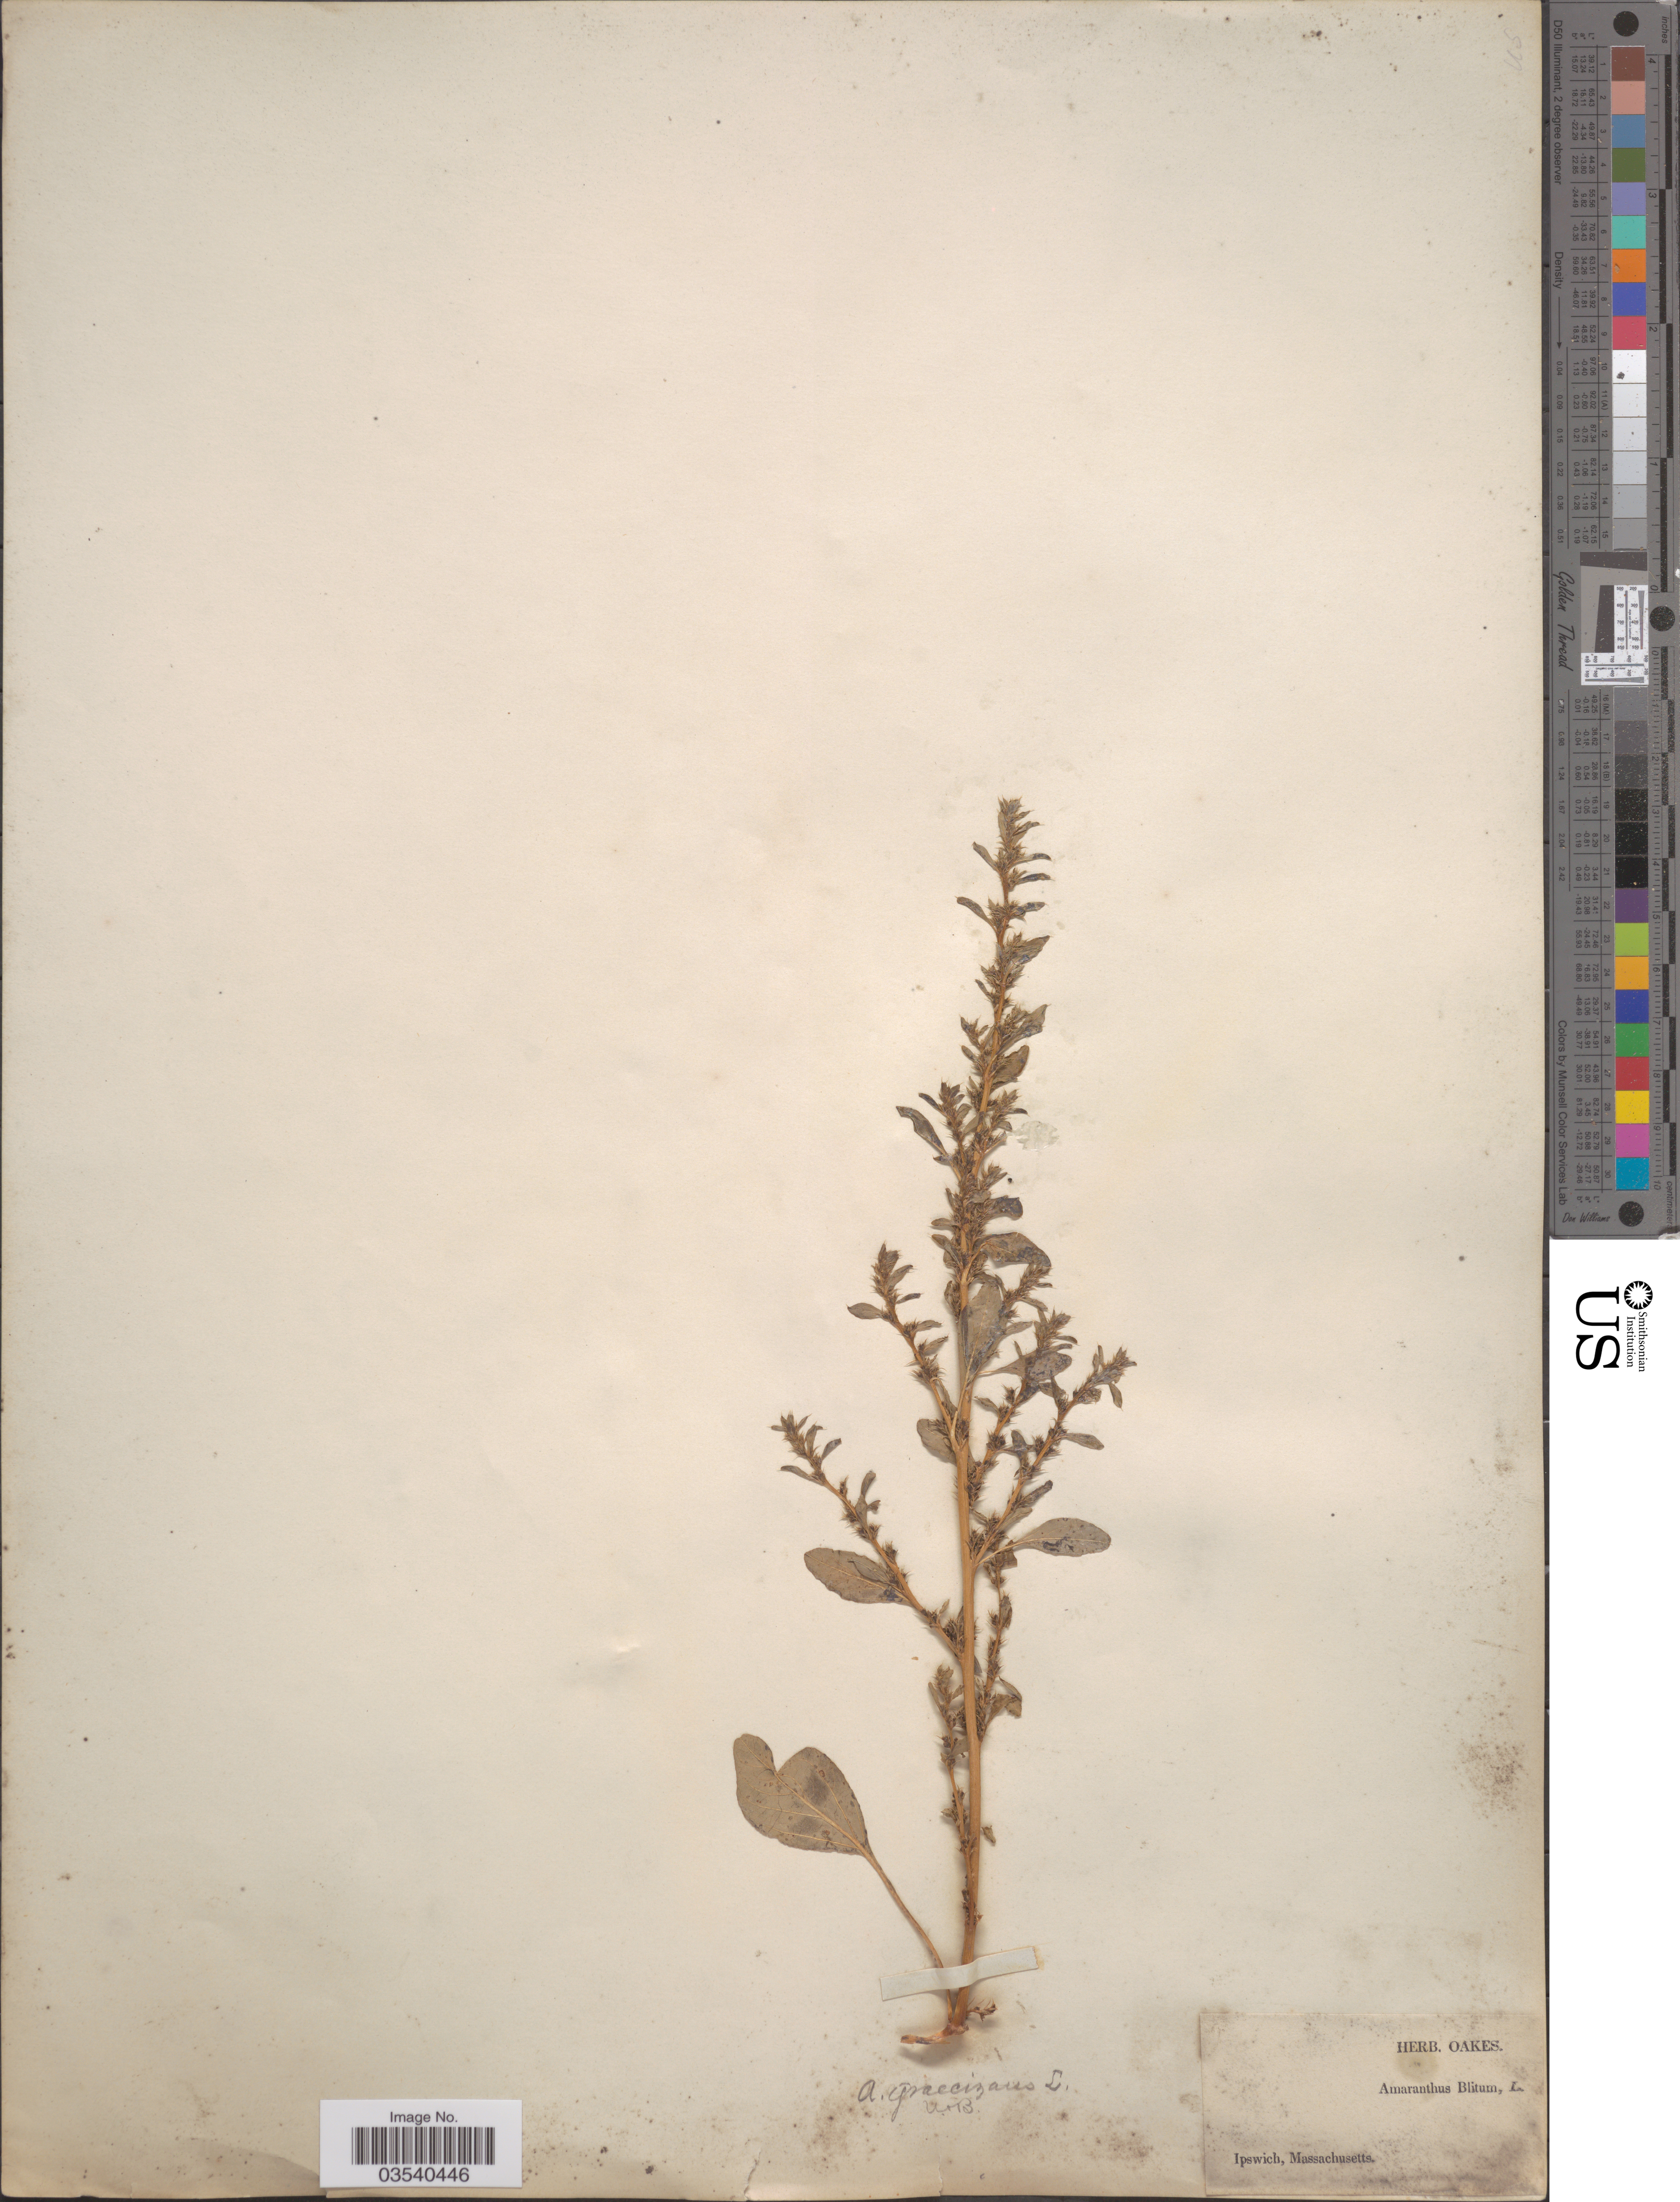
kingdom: Plantae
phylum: Tracheophyta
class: Magnoliopsida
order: Caryophyllales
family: Amaranthaceae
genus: Amaranthus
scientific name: Amaranthus graecizans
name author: L.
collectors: ex herb. Oakes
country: United States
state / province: Massachusetts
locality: Ipswich.